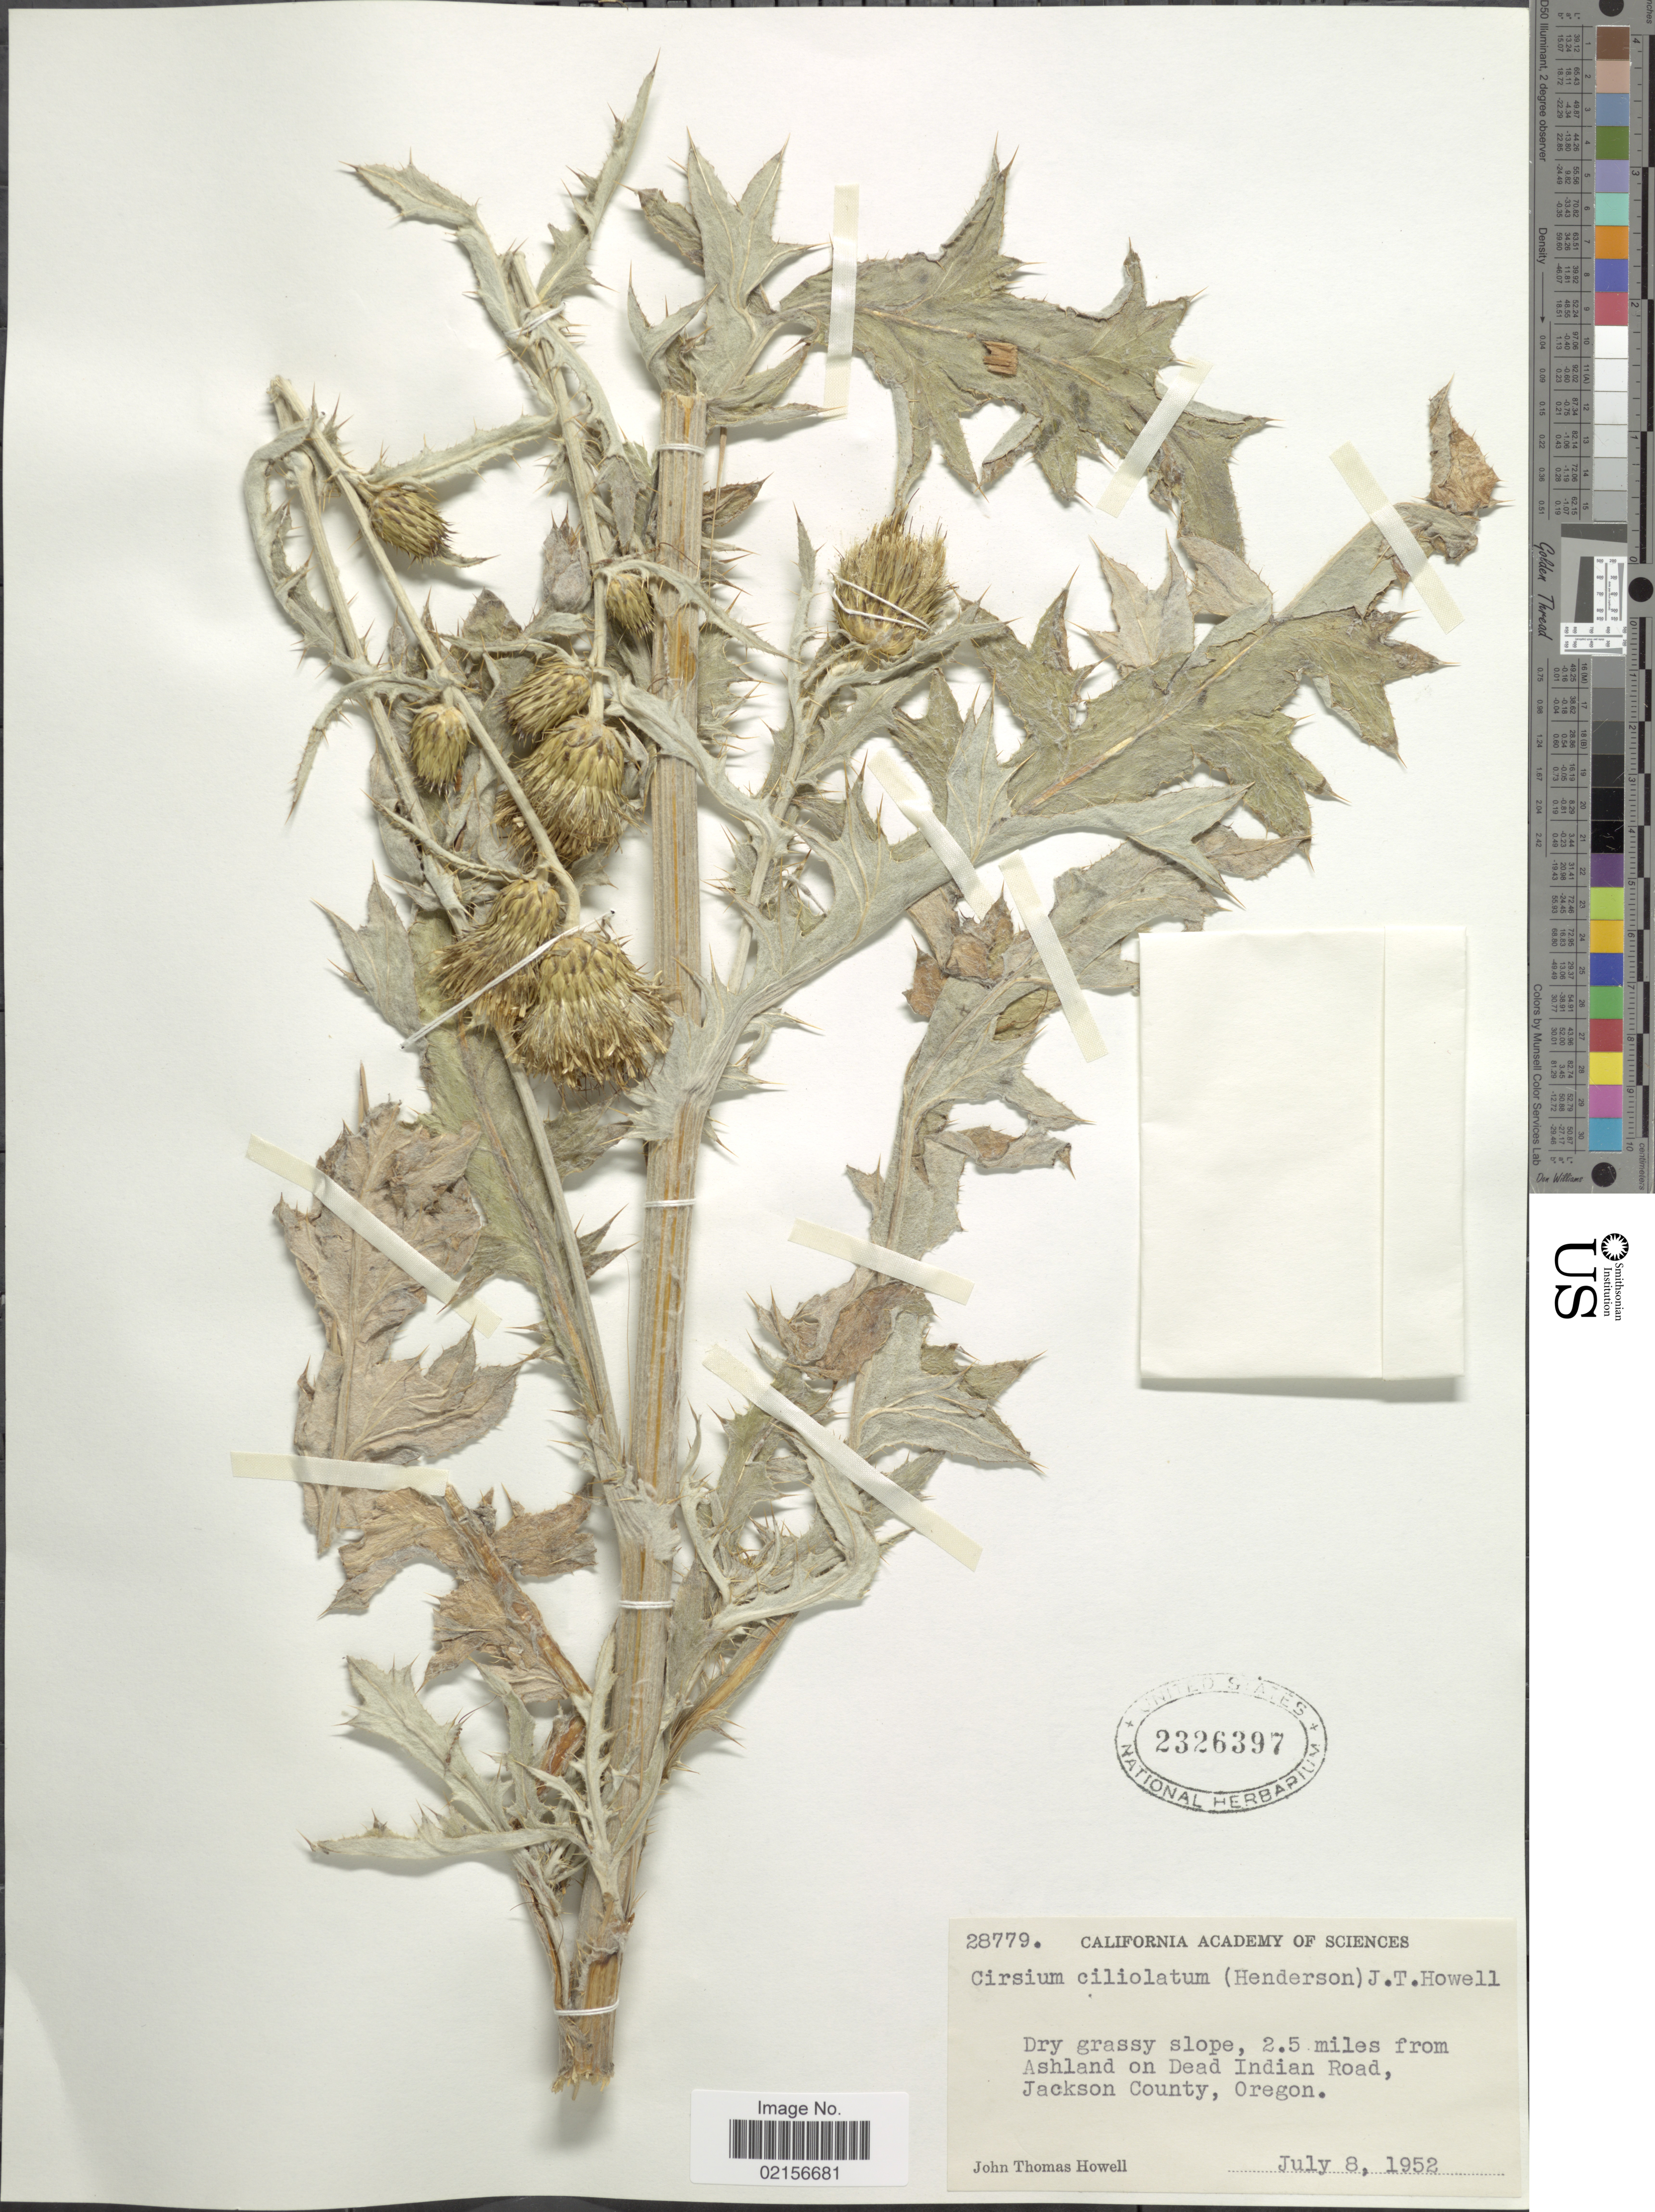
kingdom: Plantae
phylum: Tracheophyta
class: Magnoliopsida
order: Asterales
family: Asteraceae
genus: Cirsium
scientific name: Cirsium ciliolatum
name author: (L.F. Hend.) J.T. Howell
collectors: J. T. Howell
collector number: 28779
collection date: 1952-07-08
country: United States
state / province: Oregon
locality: Dry grassy slope, 2.5 miles from Ashkand on Dead Indian Road, Jackson County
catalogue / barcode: US 2326397